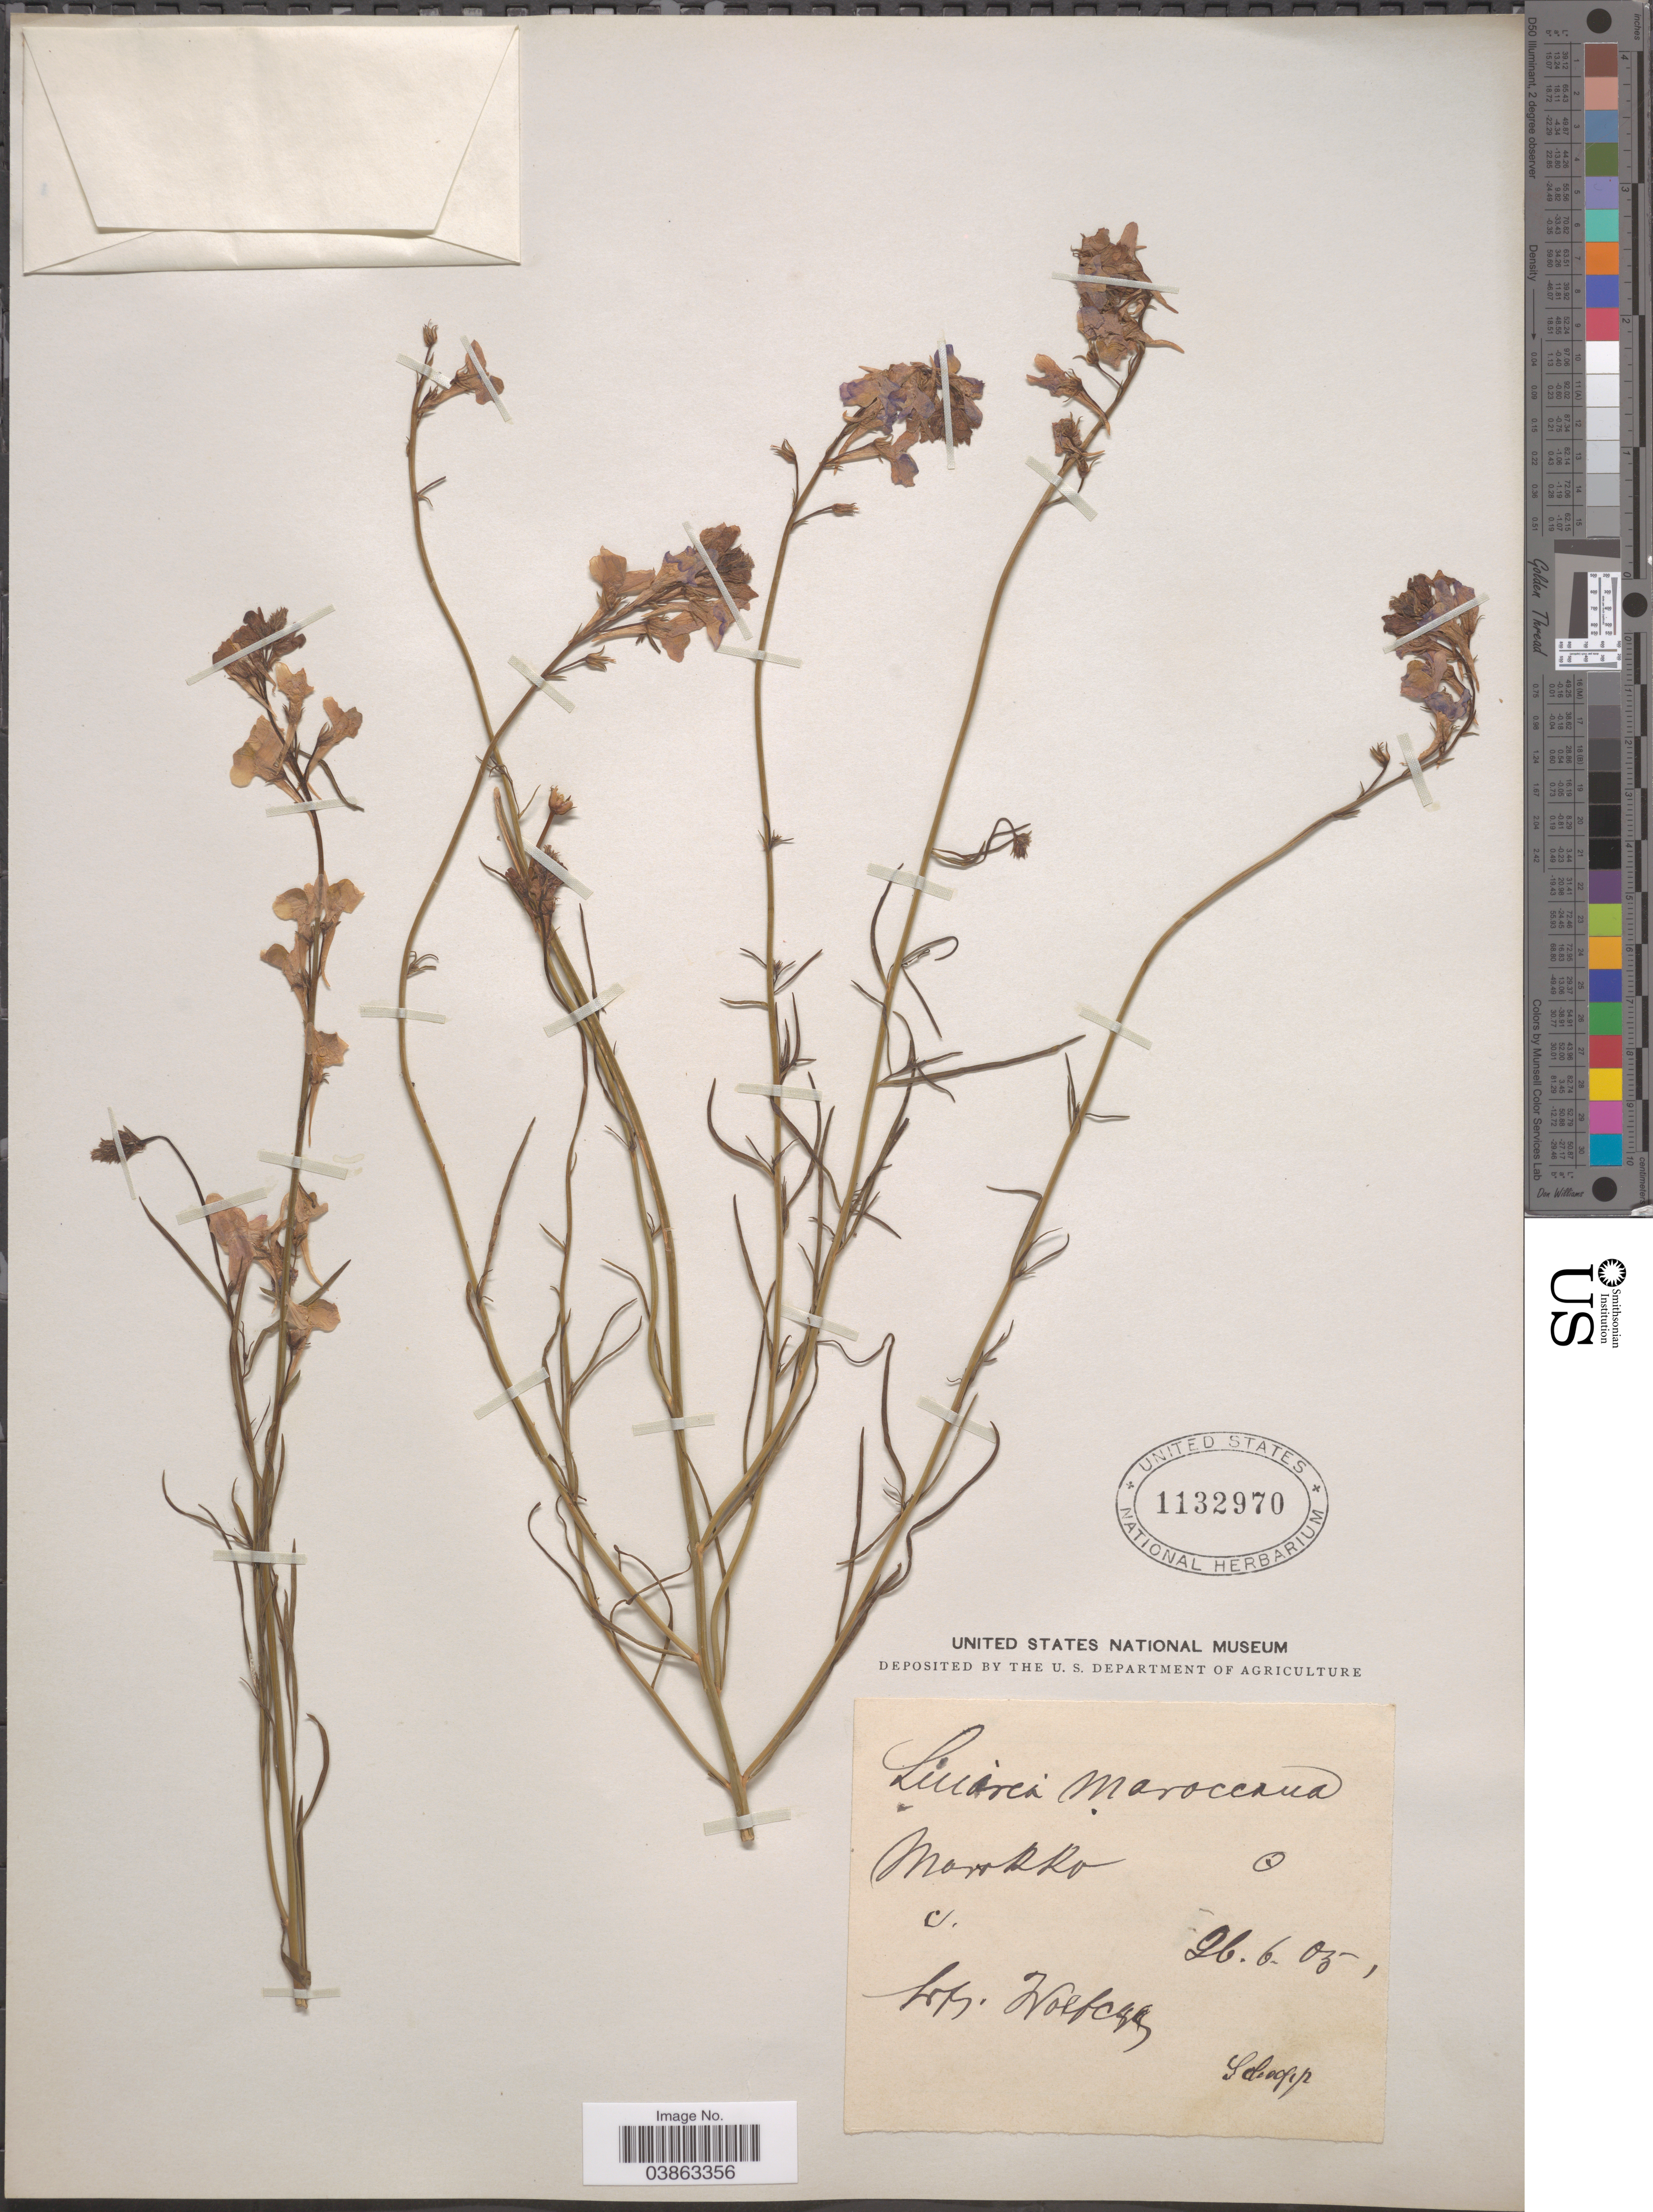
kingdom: Plantae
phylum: Tracheophyta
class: Magnoliopsida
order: Lamiales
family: Plantaginaceae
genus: Linaria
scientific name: Linaria maroccana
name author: Hook. f.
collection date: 1905-06-26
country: Morocco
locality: Morokko. Wolfcss.[interpreted]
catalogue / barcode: US 1132970